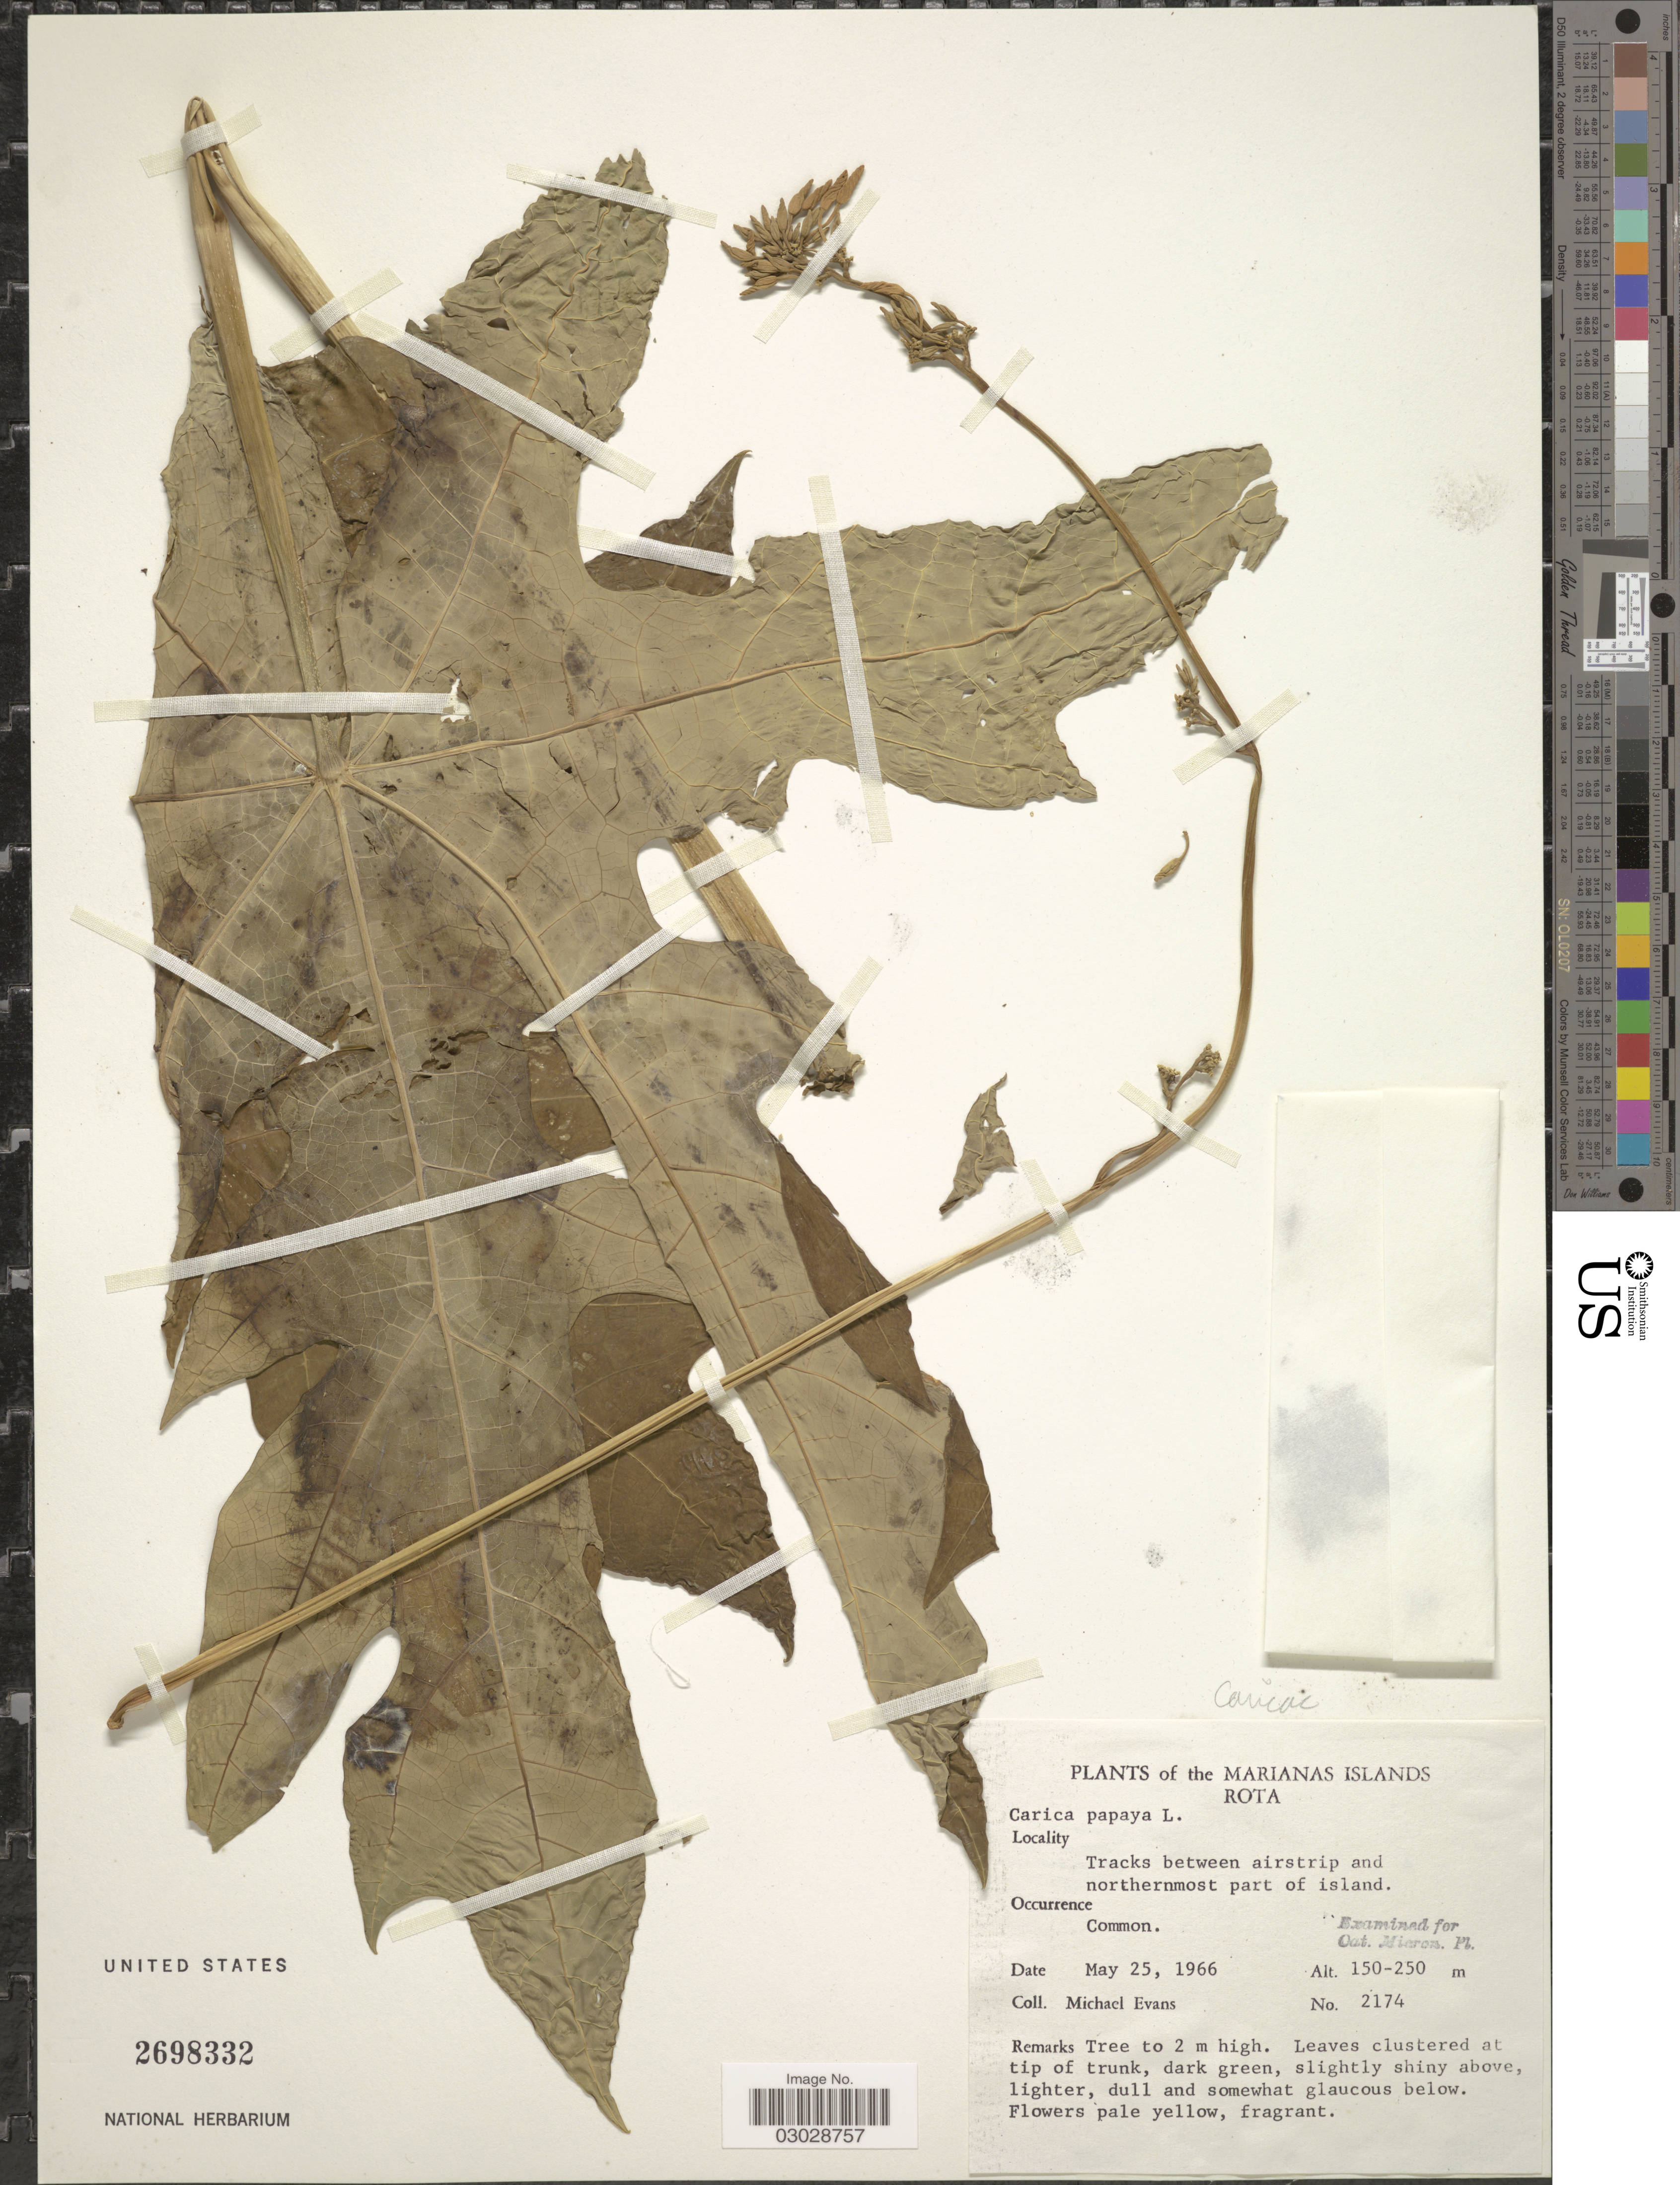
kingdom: Plantae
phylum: Tracheophyta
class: Magnoliopsida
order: Brassicales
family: Caricaceae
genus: Carica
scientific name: Carica papaya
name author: L.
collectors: M. Evans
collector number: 2174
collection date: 1966-05-25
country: Northern Mariana Islands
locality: The Marianas Islands. Rota. Tracks between airstrip and northenmost part of island.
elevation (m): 150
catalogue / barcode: US 2698332